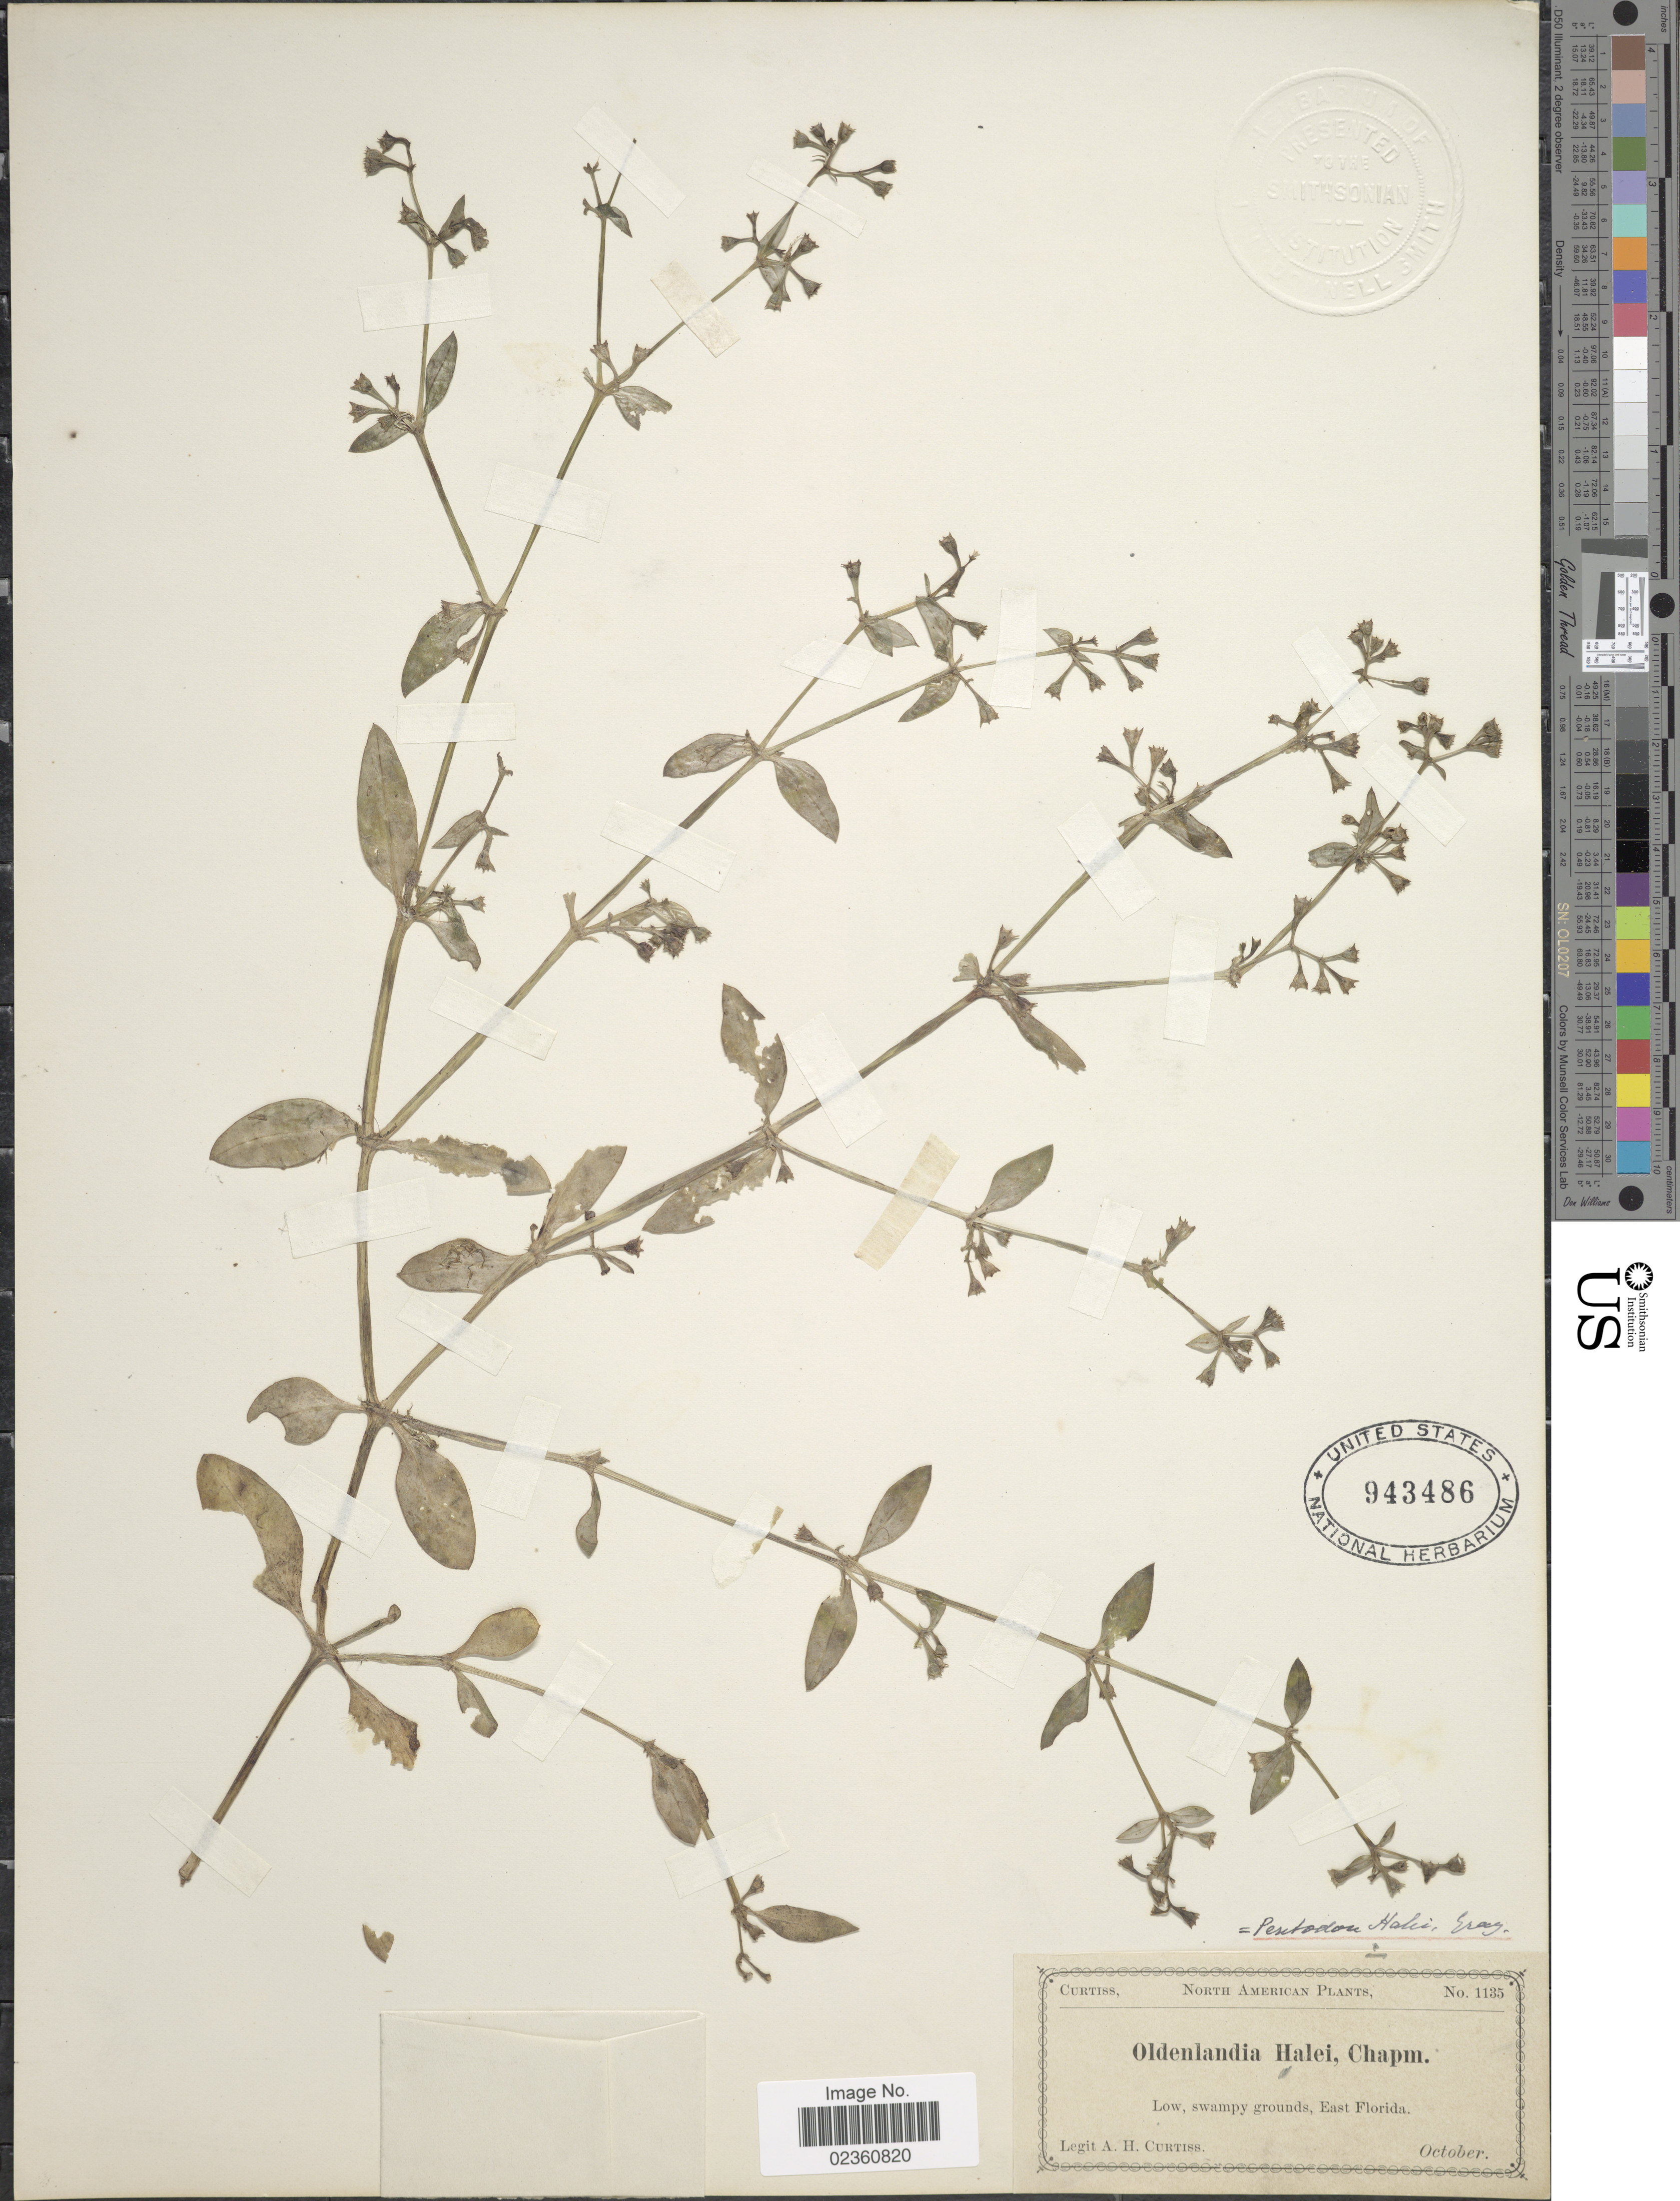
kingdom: Plantae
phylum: Tracheophyta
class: Magnoliopsida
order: Gentianales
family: Rubiaceae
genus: Pentodon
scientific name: Pentodon halei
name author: A. Gray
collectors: A. H. Curtiss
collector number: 1135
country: United States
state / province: Florida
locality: Low, swampy grounds, East Florida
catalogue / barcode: US 943486